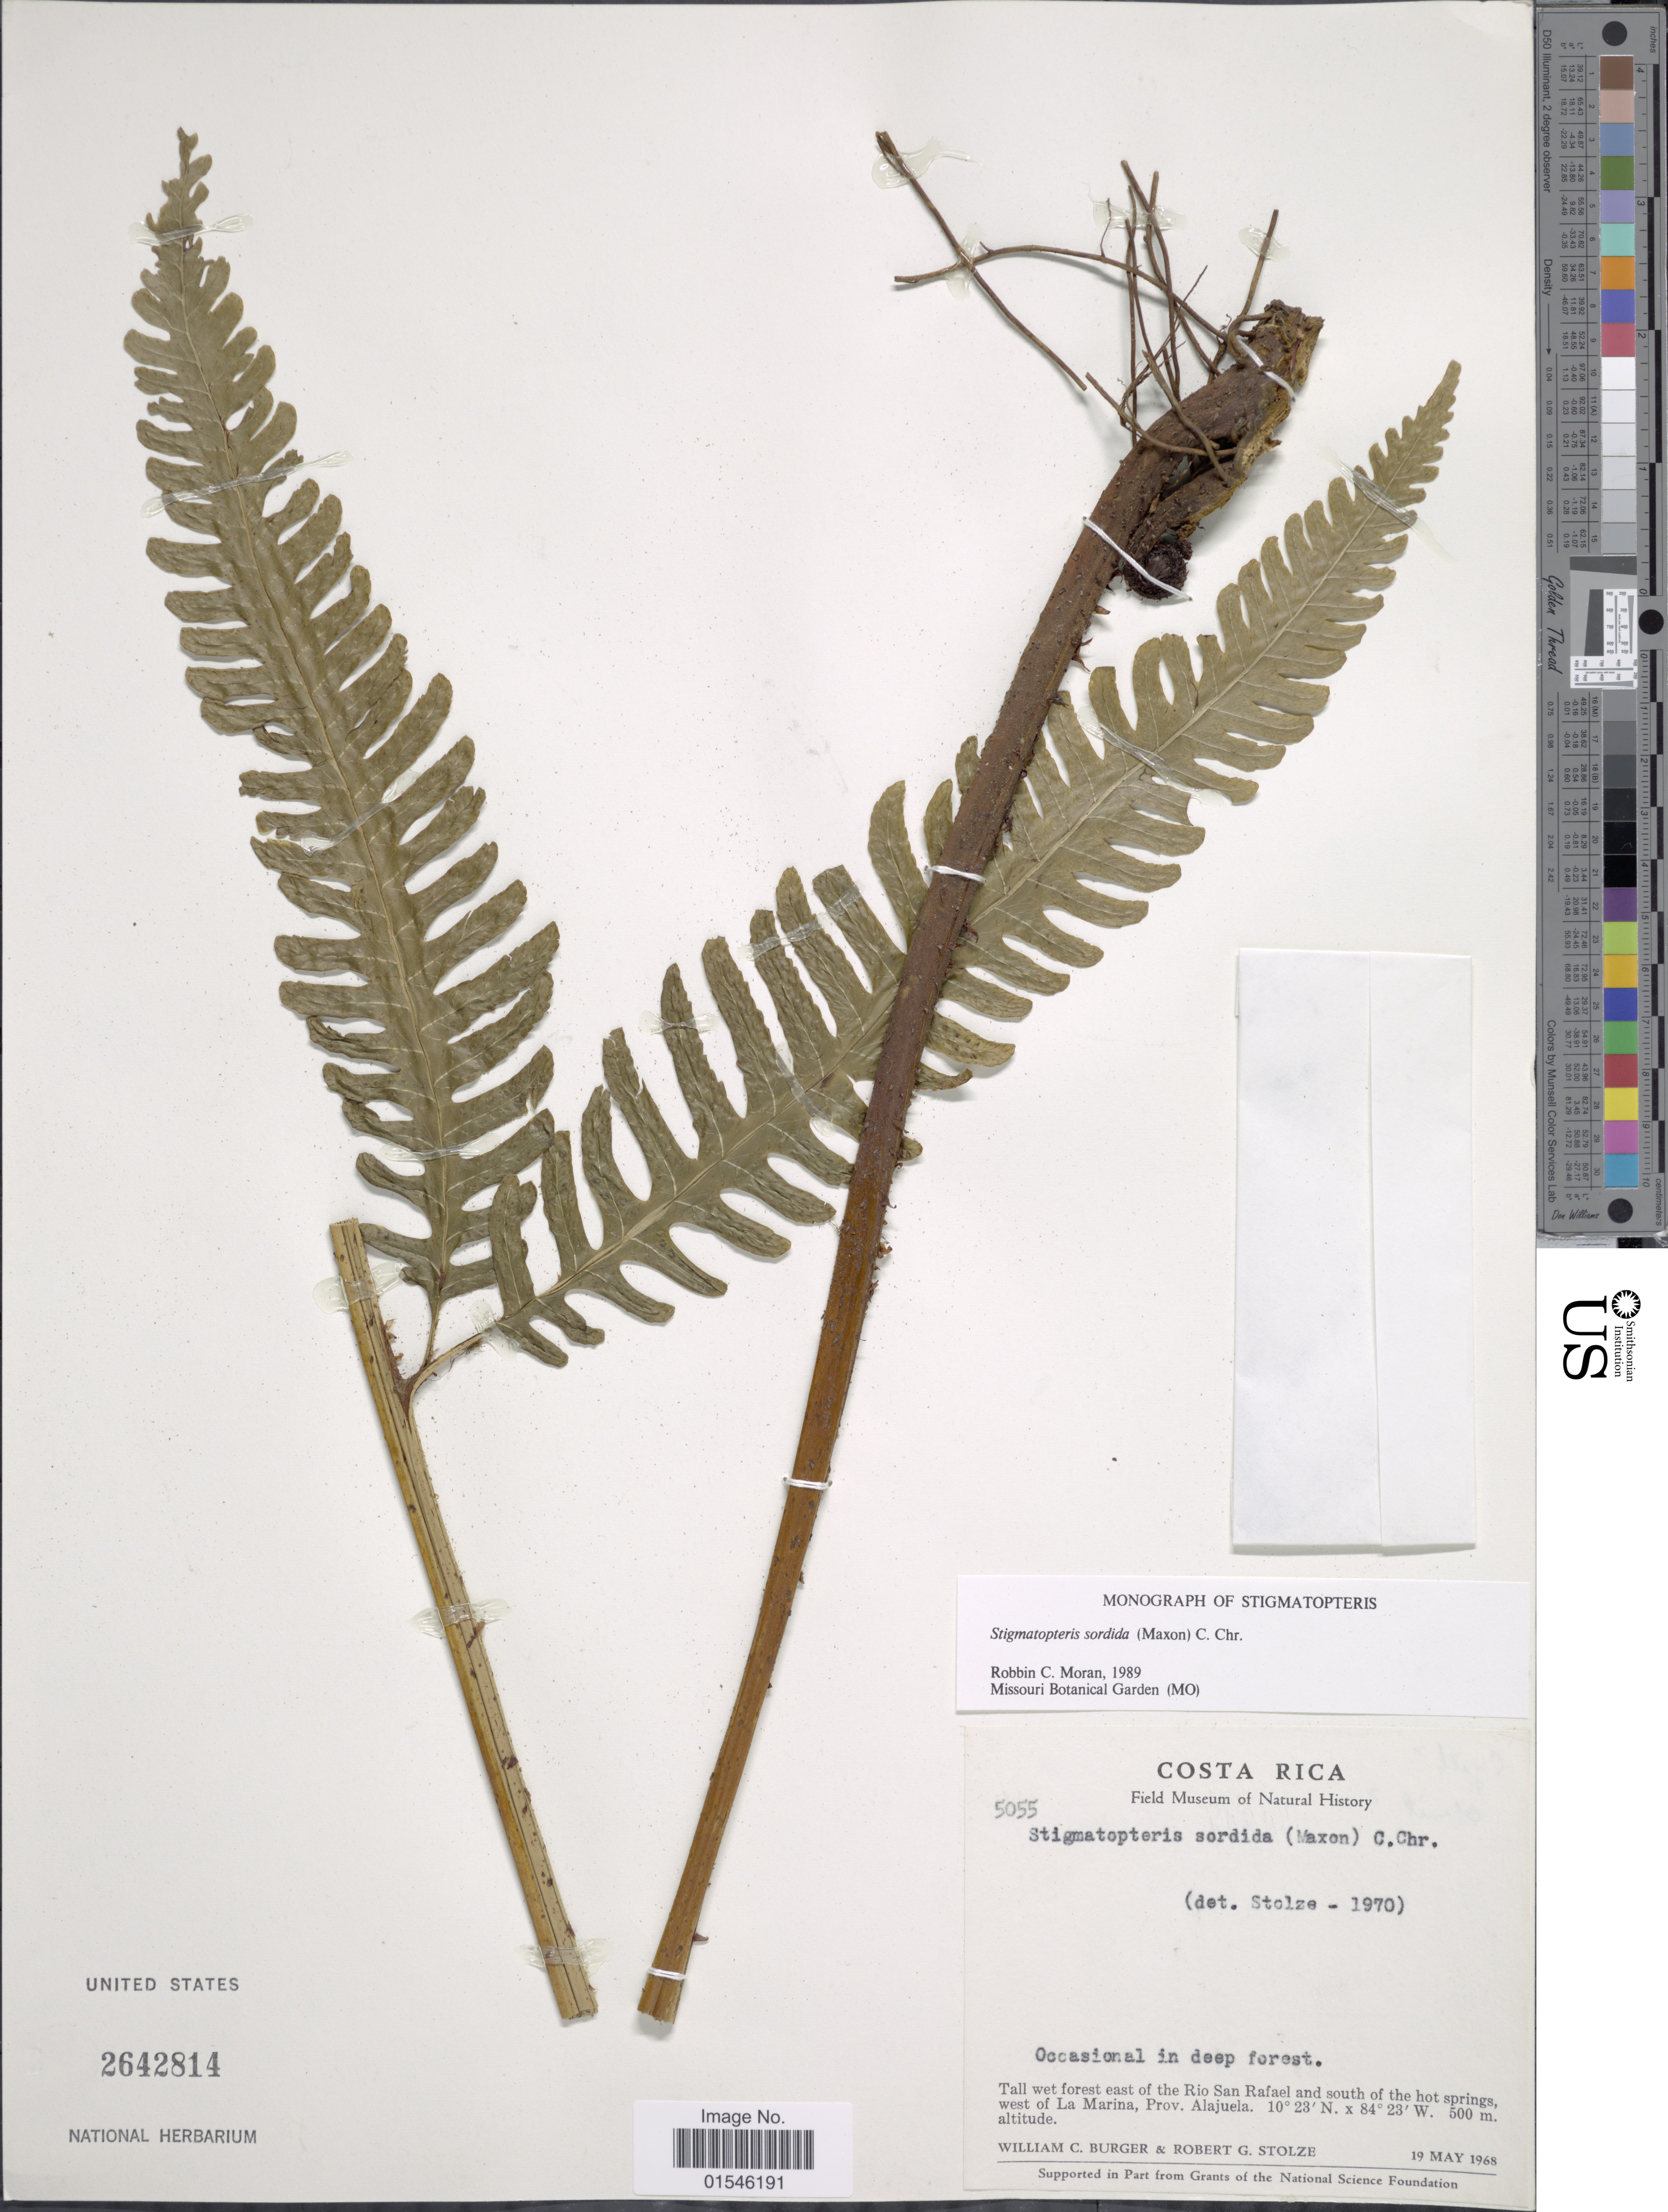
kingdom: Plantae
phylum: Tracheophyta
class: Polypodiopsida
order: Polypodiales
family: Dryopteridaceae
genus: Stigmatopteris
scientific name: Stigmatopteris sordida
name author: (Maxon) C. Chr.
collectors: W. Burger & R. G. Stolze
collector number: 5055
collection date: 1968-05-19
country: Costa Rica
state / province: Alajuela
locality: Tall wet forest of the Rio San Rafael and south of the hot springs, west of La Marina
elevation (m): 500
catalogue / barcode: US 2642814